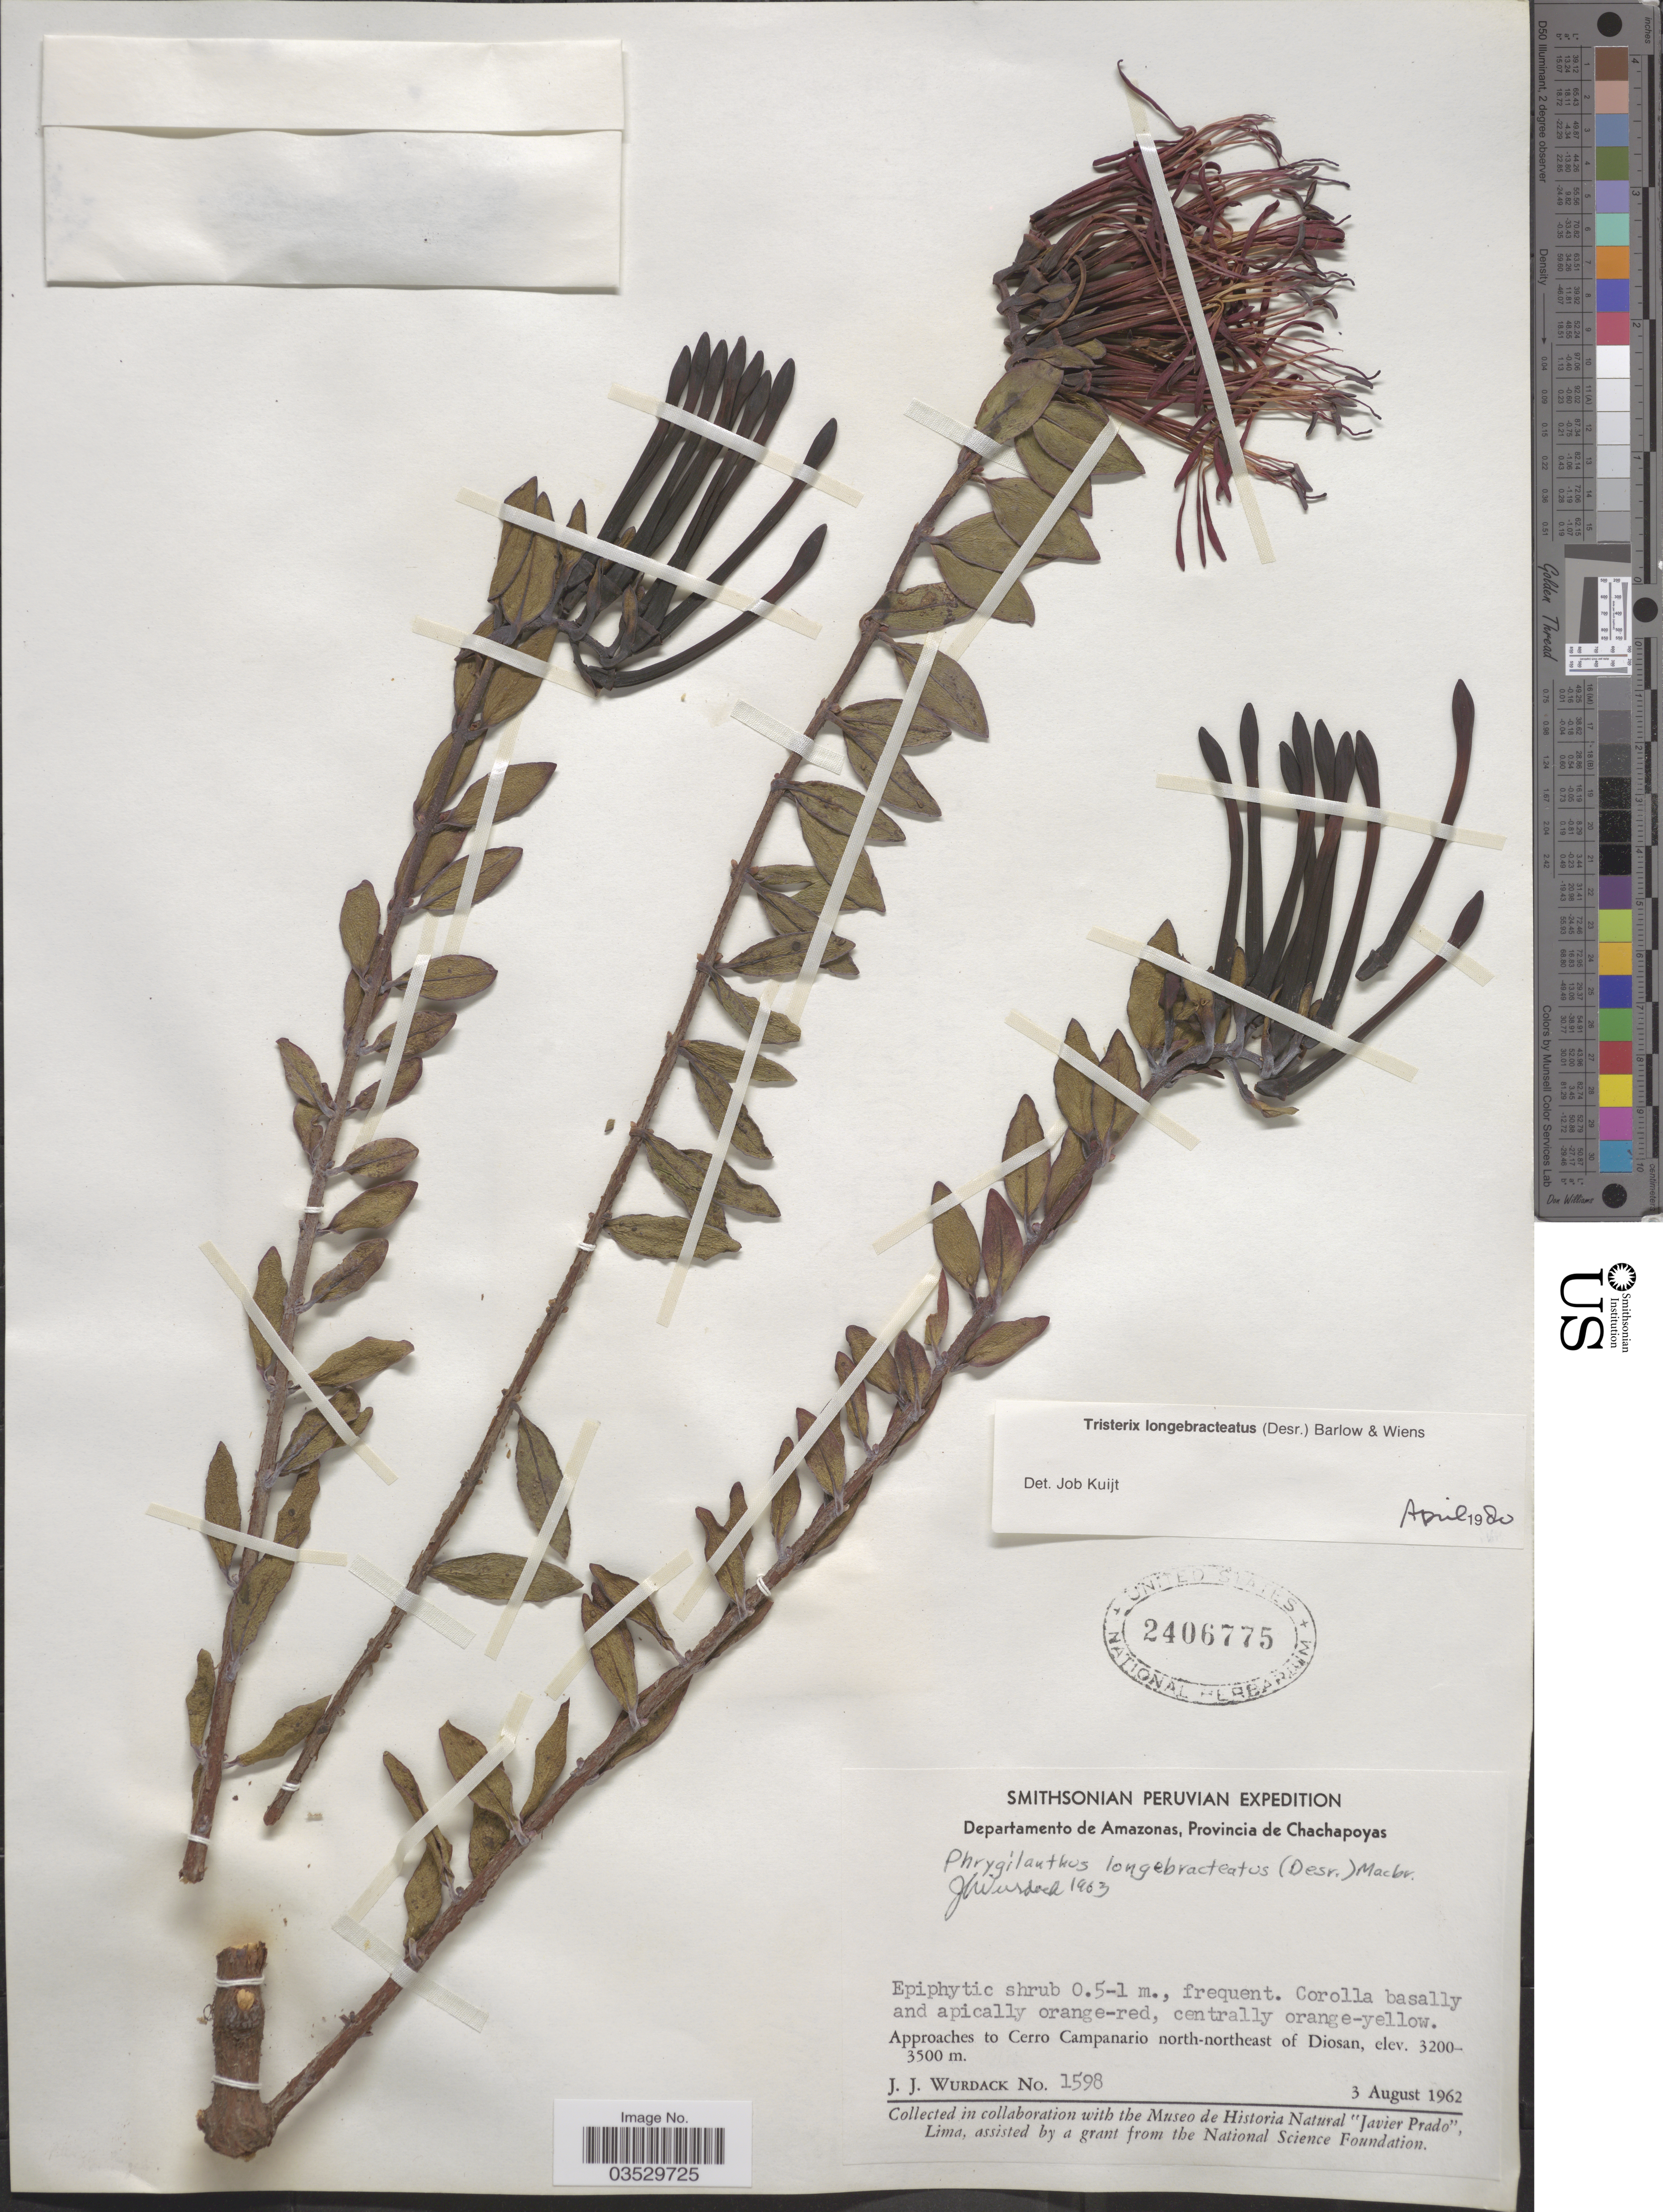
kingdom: Plantae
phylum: Tracheophyta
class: Magnoliopsida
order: Santalales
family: Loranthaceae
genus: Tristerix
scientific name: Tristerix longebracteatus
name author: (Desr.) Bart. & Wiens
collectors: J. J. Wurdack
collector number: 1598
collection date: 1962-08-03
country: Peru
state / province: Amazonas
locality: Departamento de Amazonas, Provincia de Chachapoyas. Approaches to Cerro Campanario north-northeast of Diosan.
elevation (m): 3200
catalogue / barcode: US 2406775